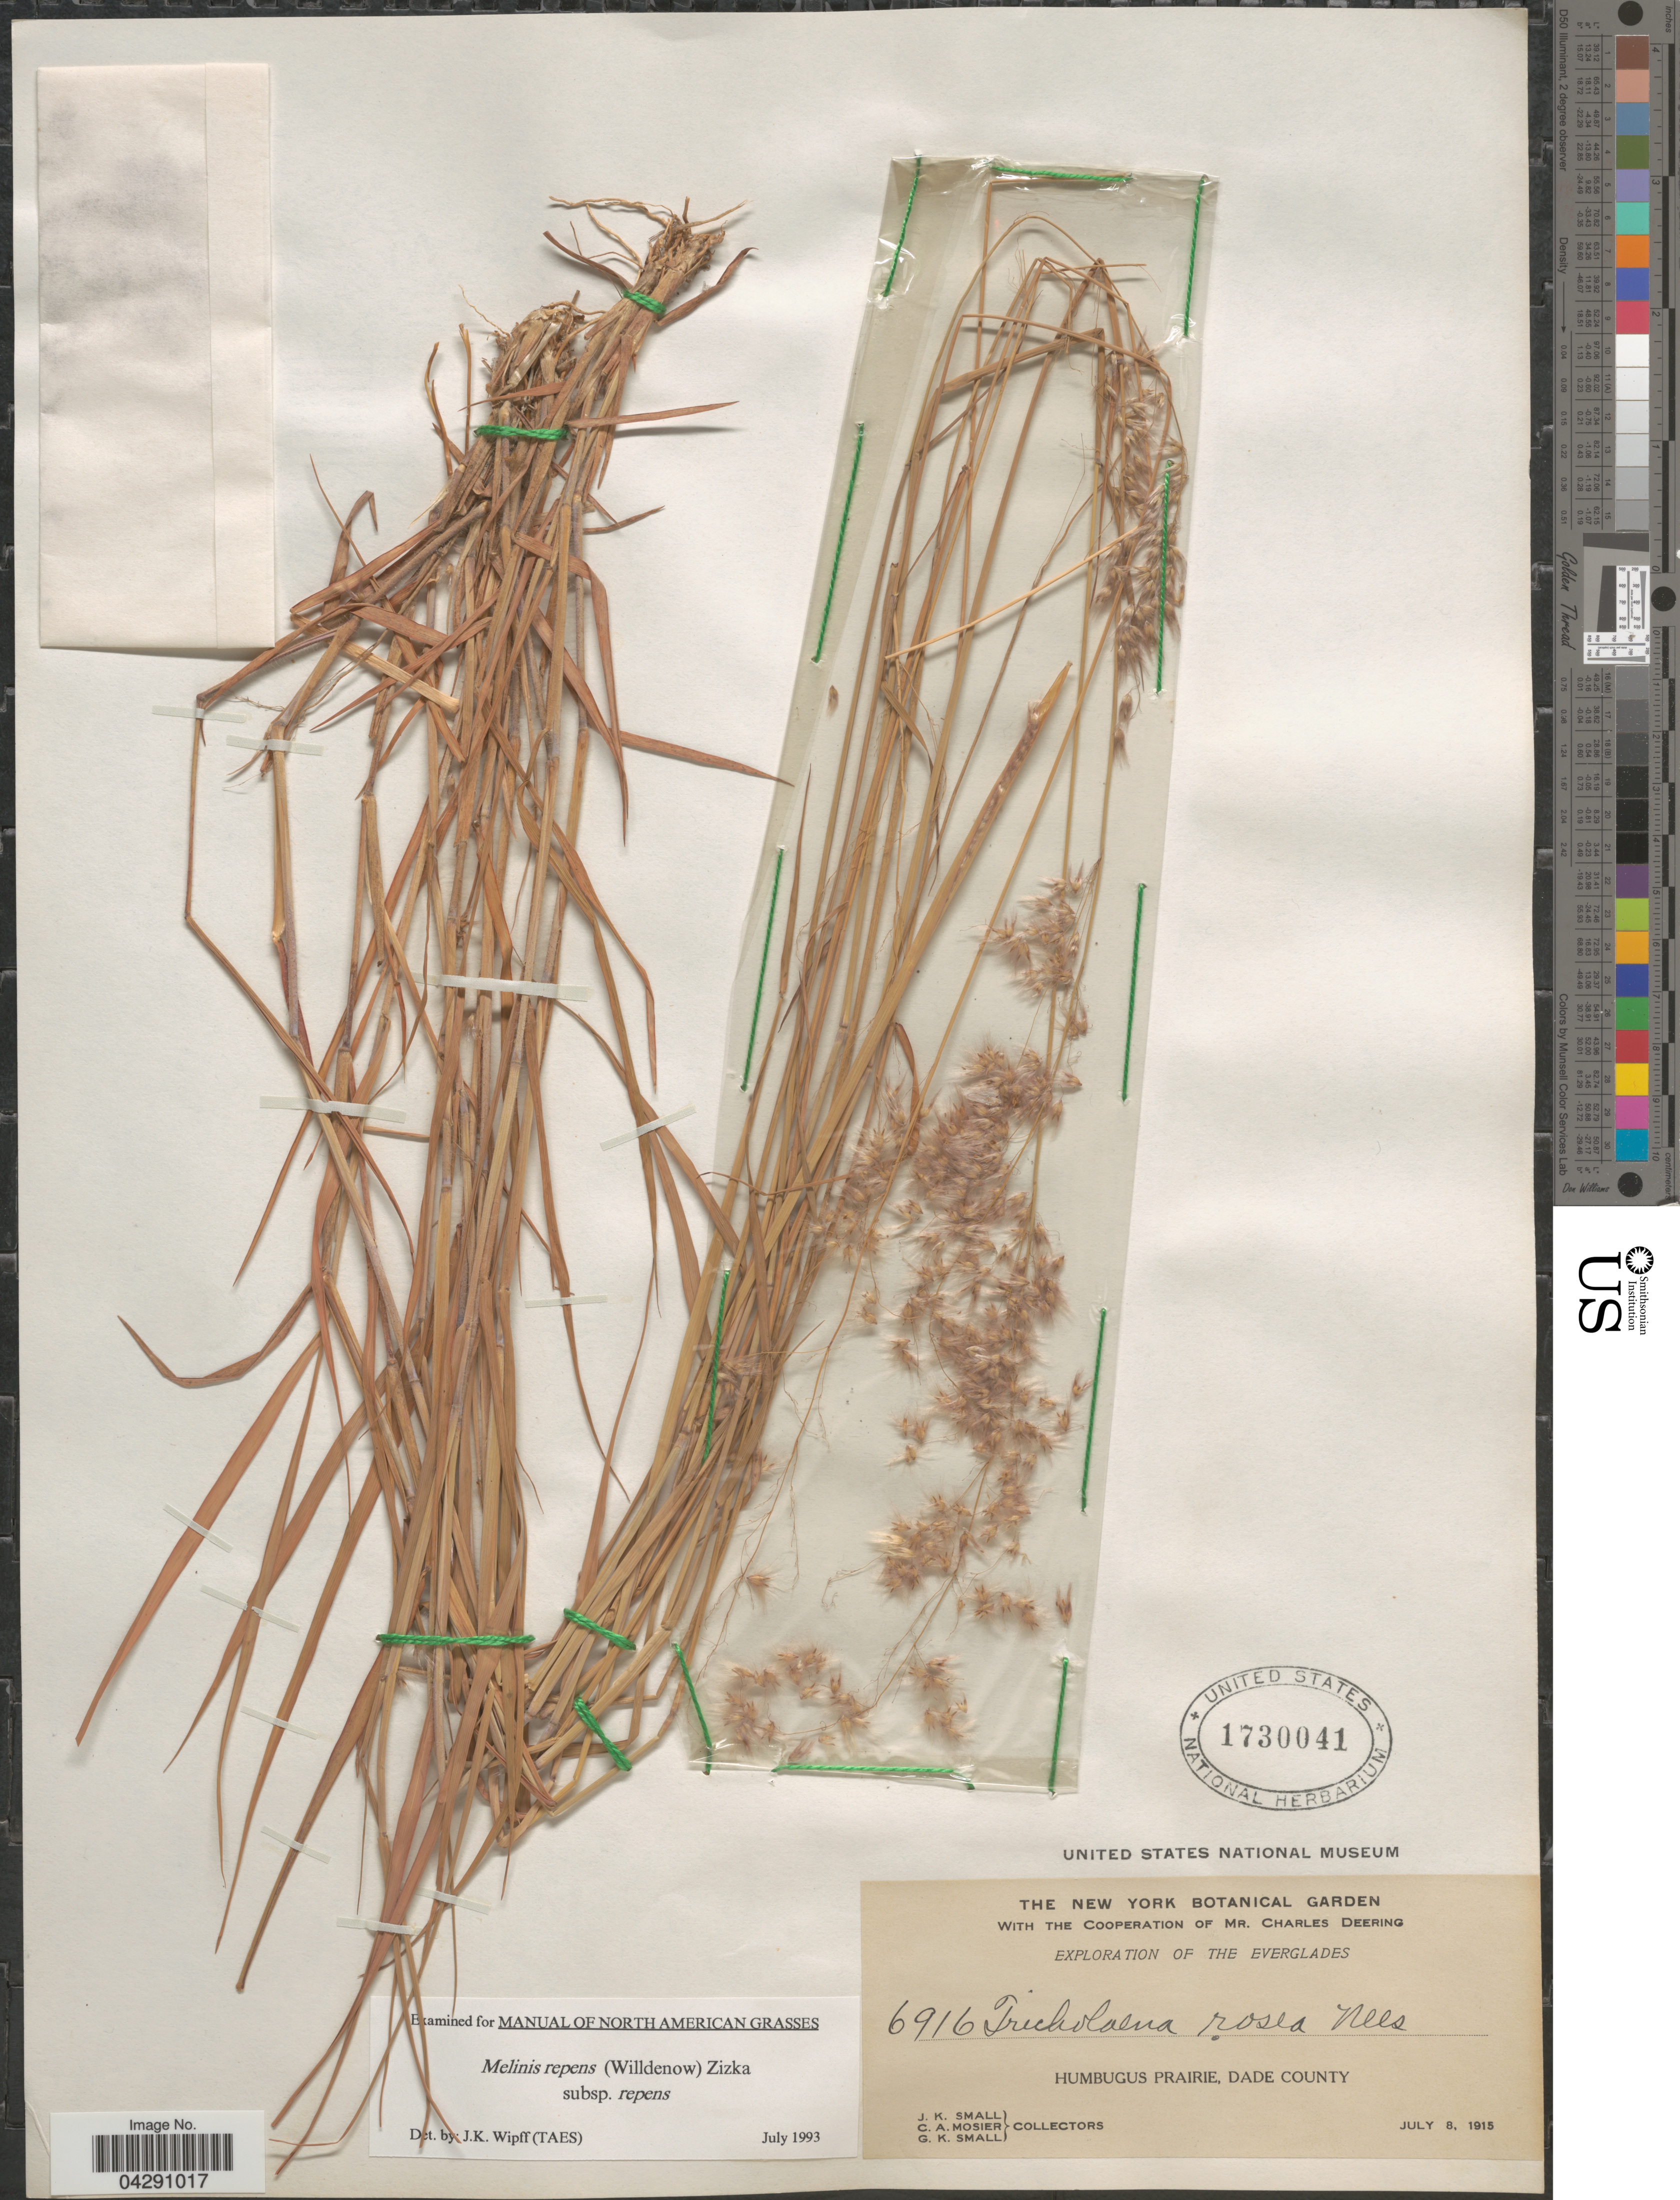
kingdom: Plantae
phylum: Tracheophyta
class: Liliopsida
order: Poales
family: Poaceae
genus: Melinis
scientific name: Melinis repens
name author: (Willd.) Zizka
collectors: J. K. Small, C. A. Mosier & G. K. Small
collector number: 6916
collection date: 1915-07-08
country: United States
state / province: Florida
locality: Exploration of the Everglades. Humbugus Prairie, Dade County.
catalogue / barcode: US 1730041